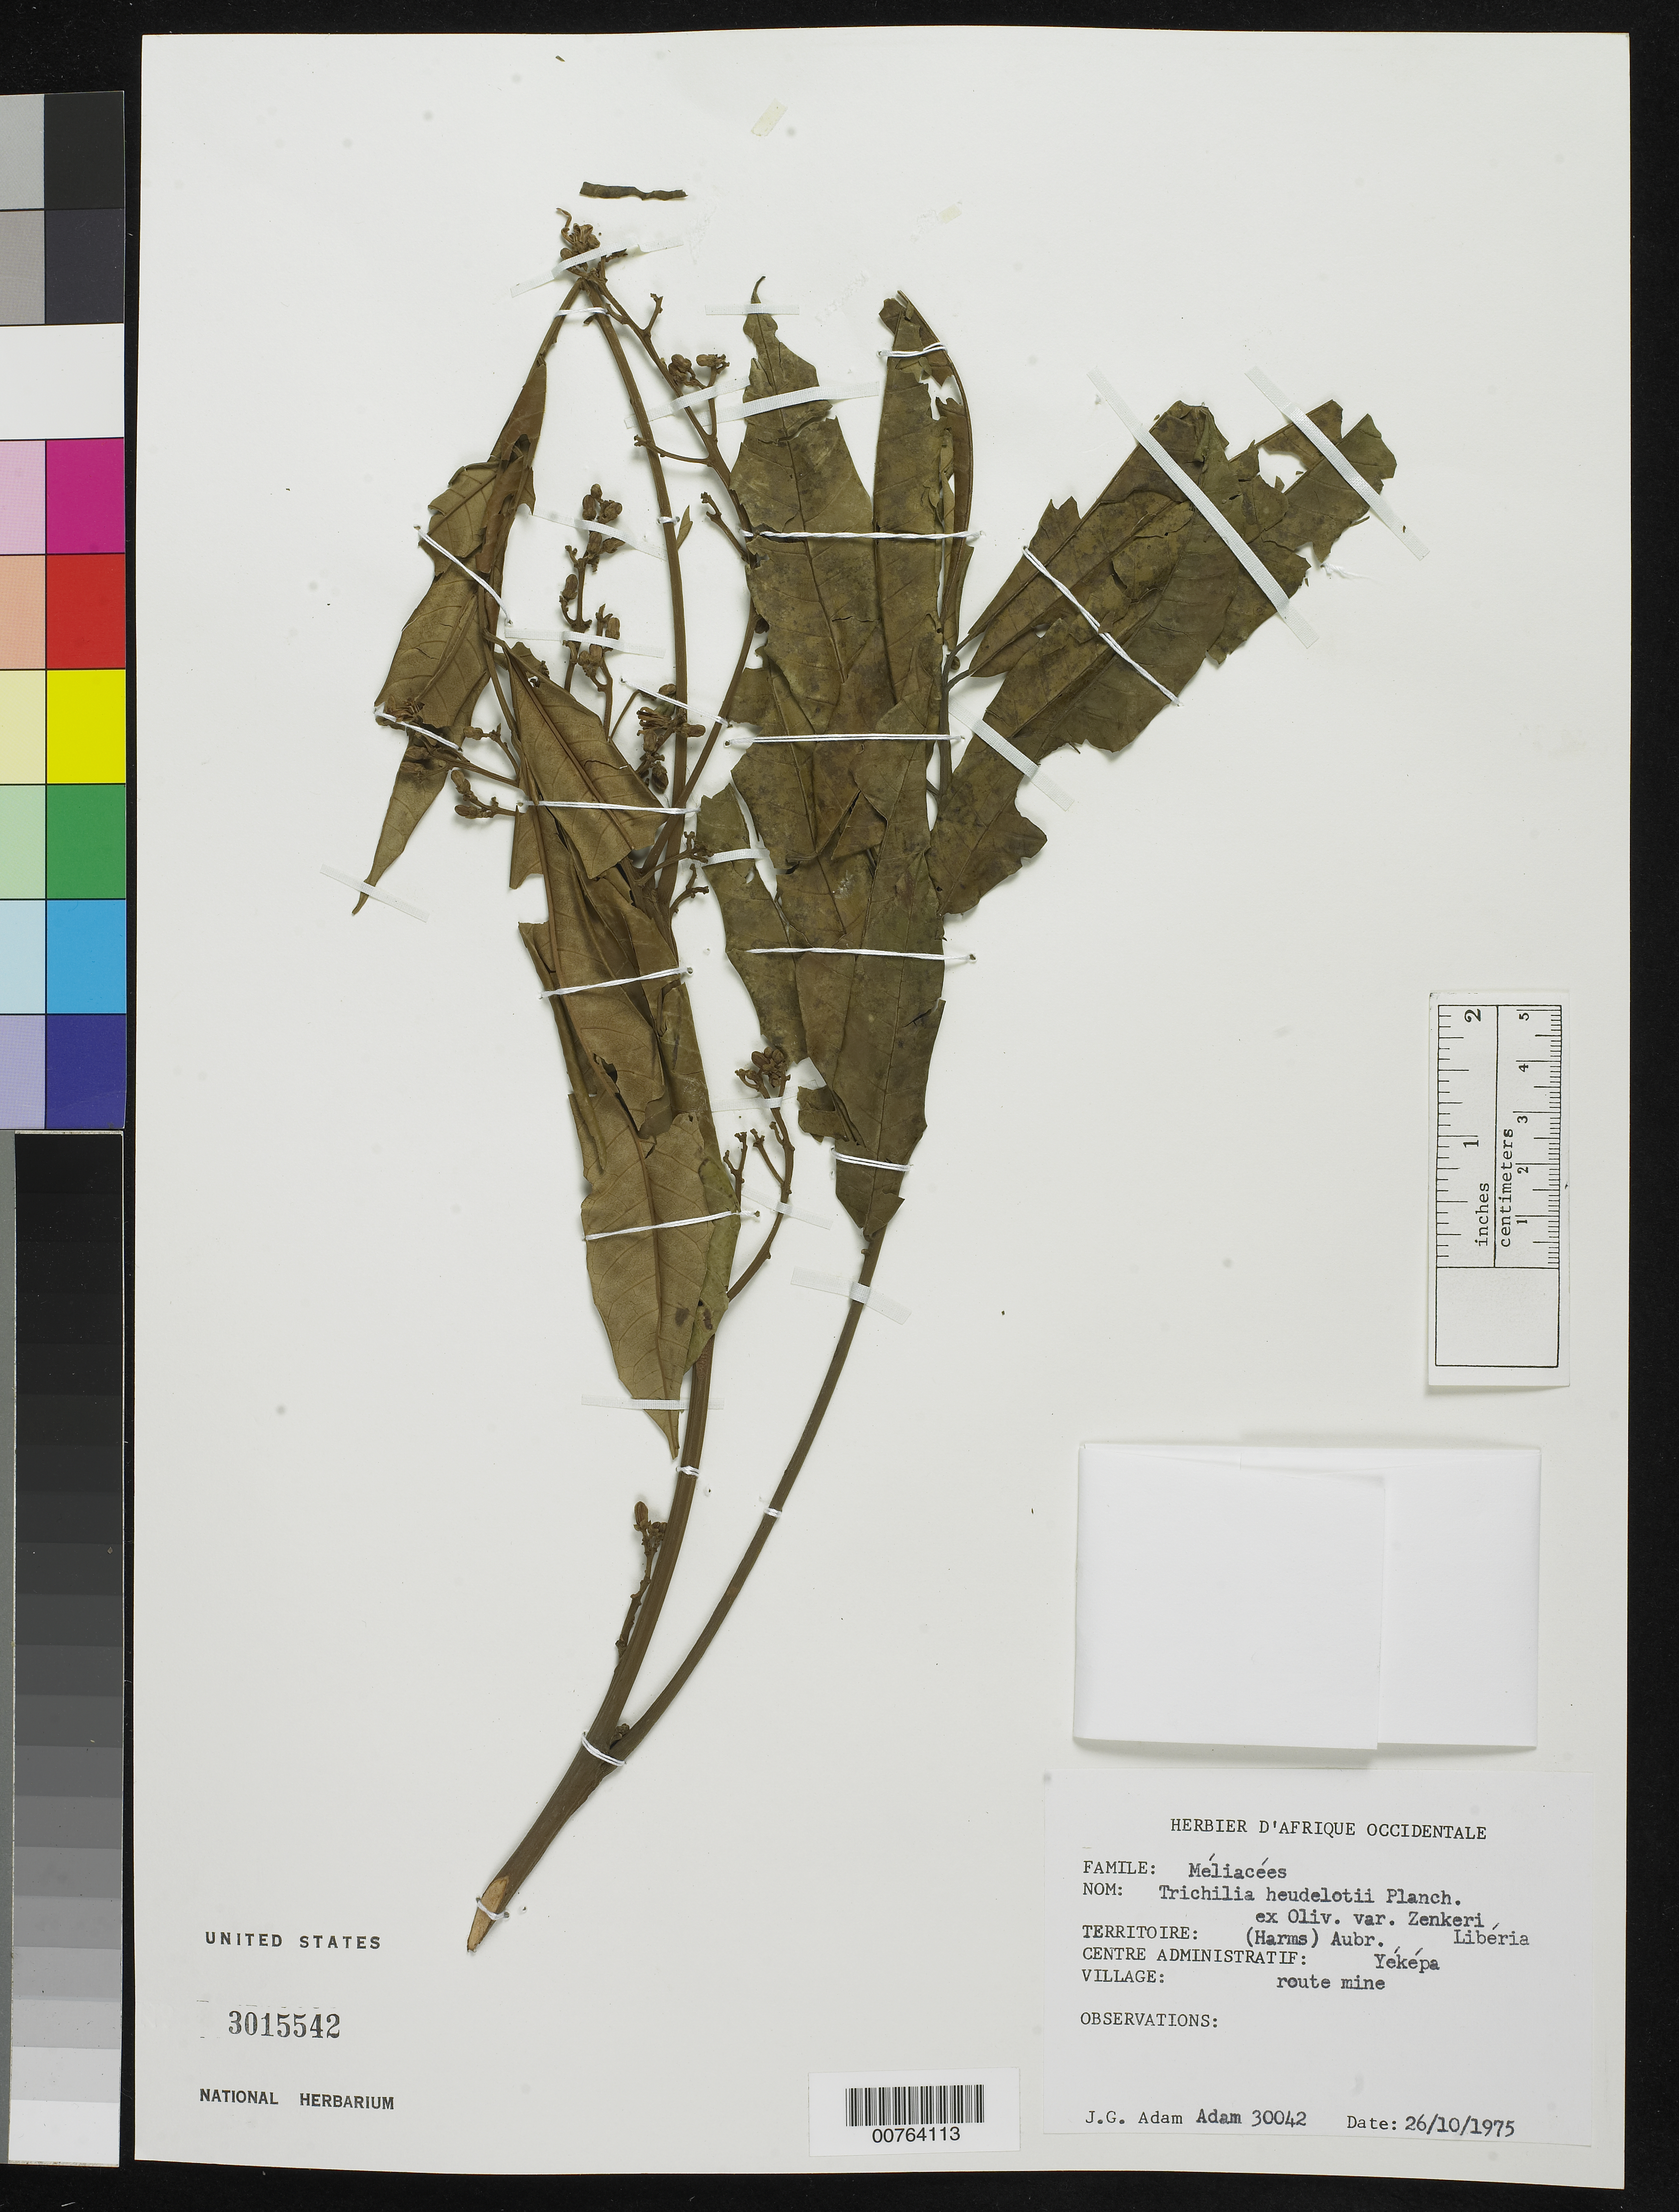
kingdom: Plantae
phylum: Tracheophyta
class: Magnoliopsida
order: Sapindales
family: Meliaceae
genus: Trichilia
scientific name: Trichilia heudelotii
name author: Planch. ex Oliv.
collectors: J. Adam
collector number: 30042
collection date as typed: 26 Oct 1975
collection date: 1975-10-26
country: Liberia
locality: Yekepa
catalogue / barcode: US 3015542